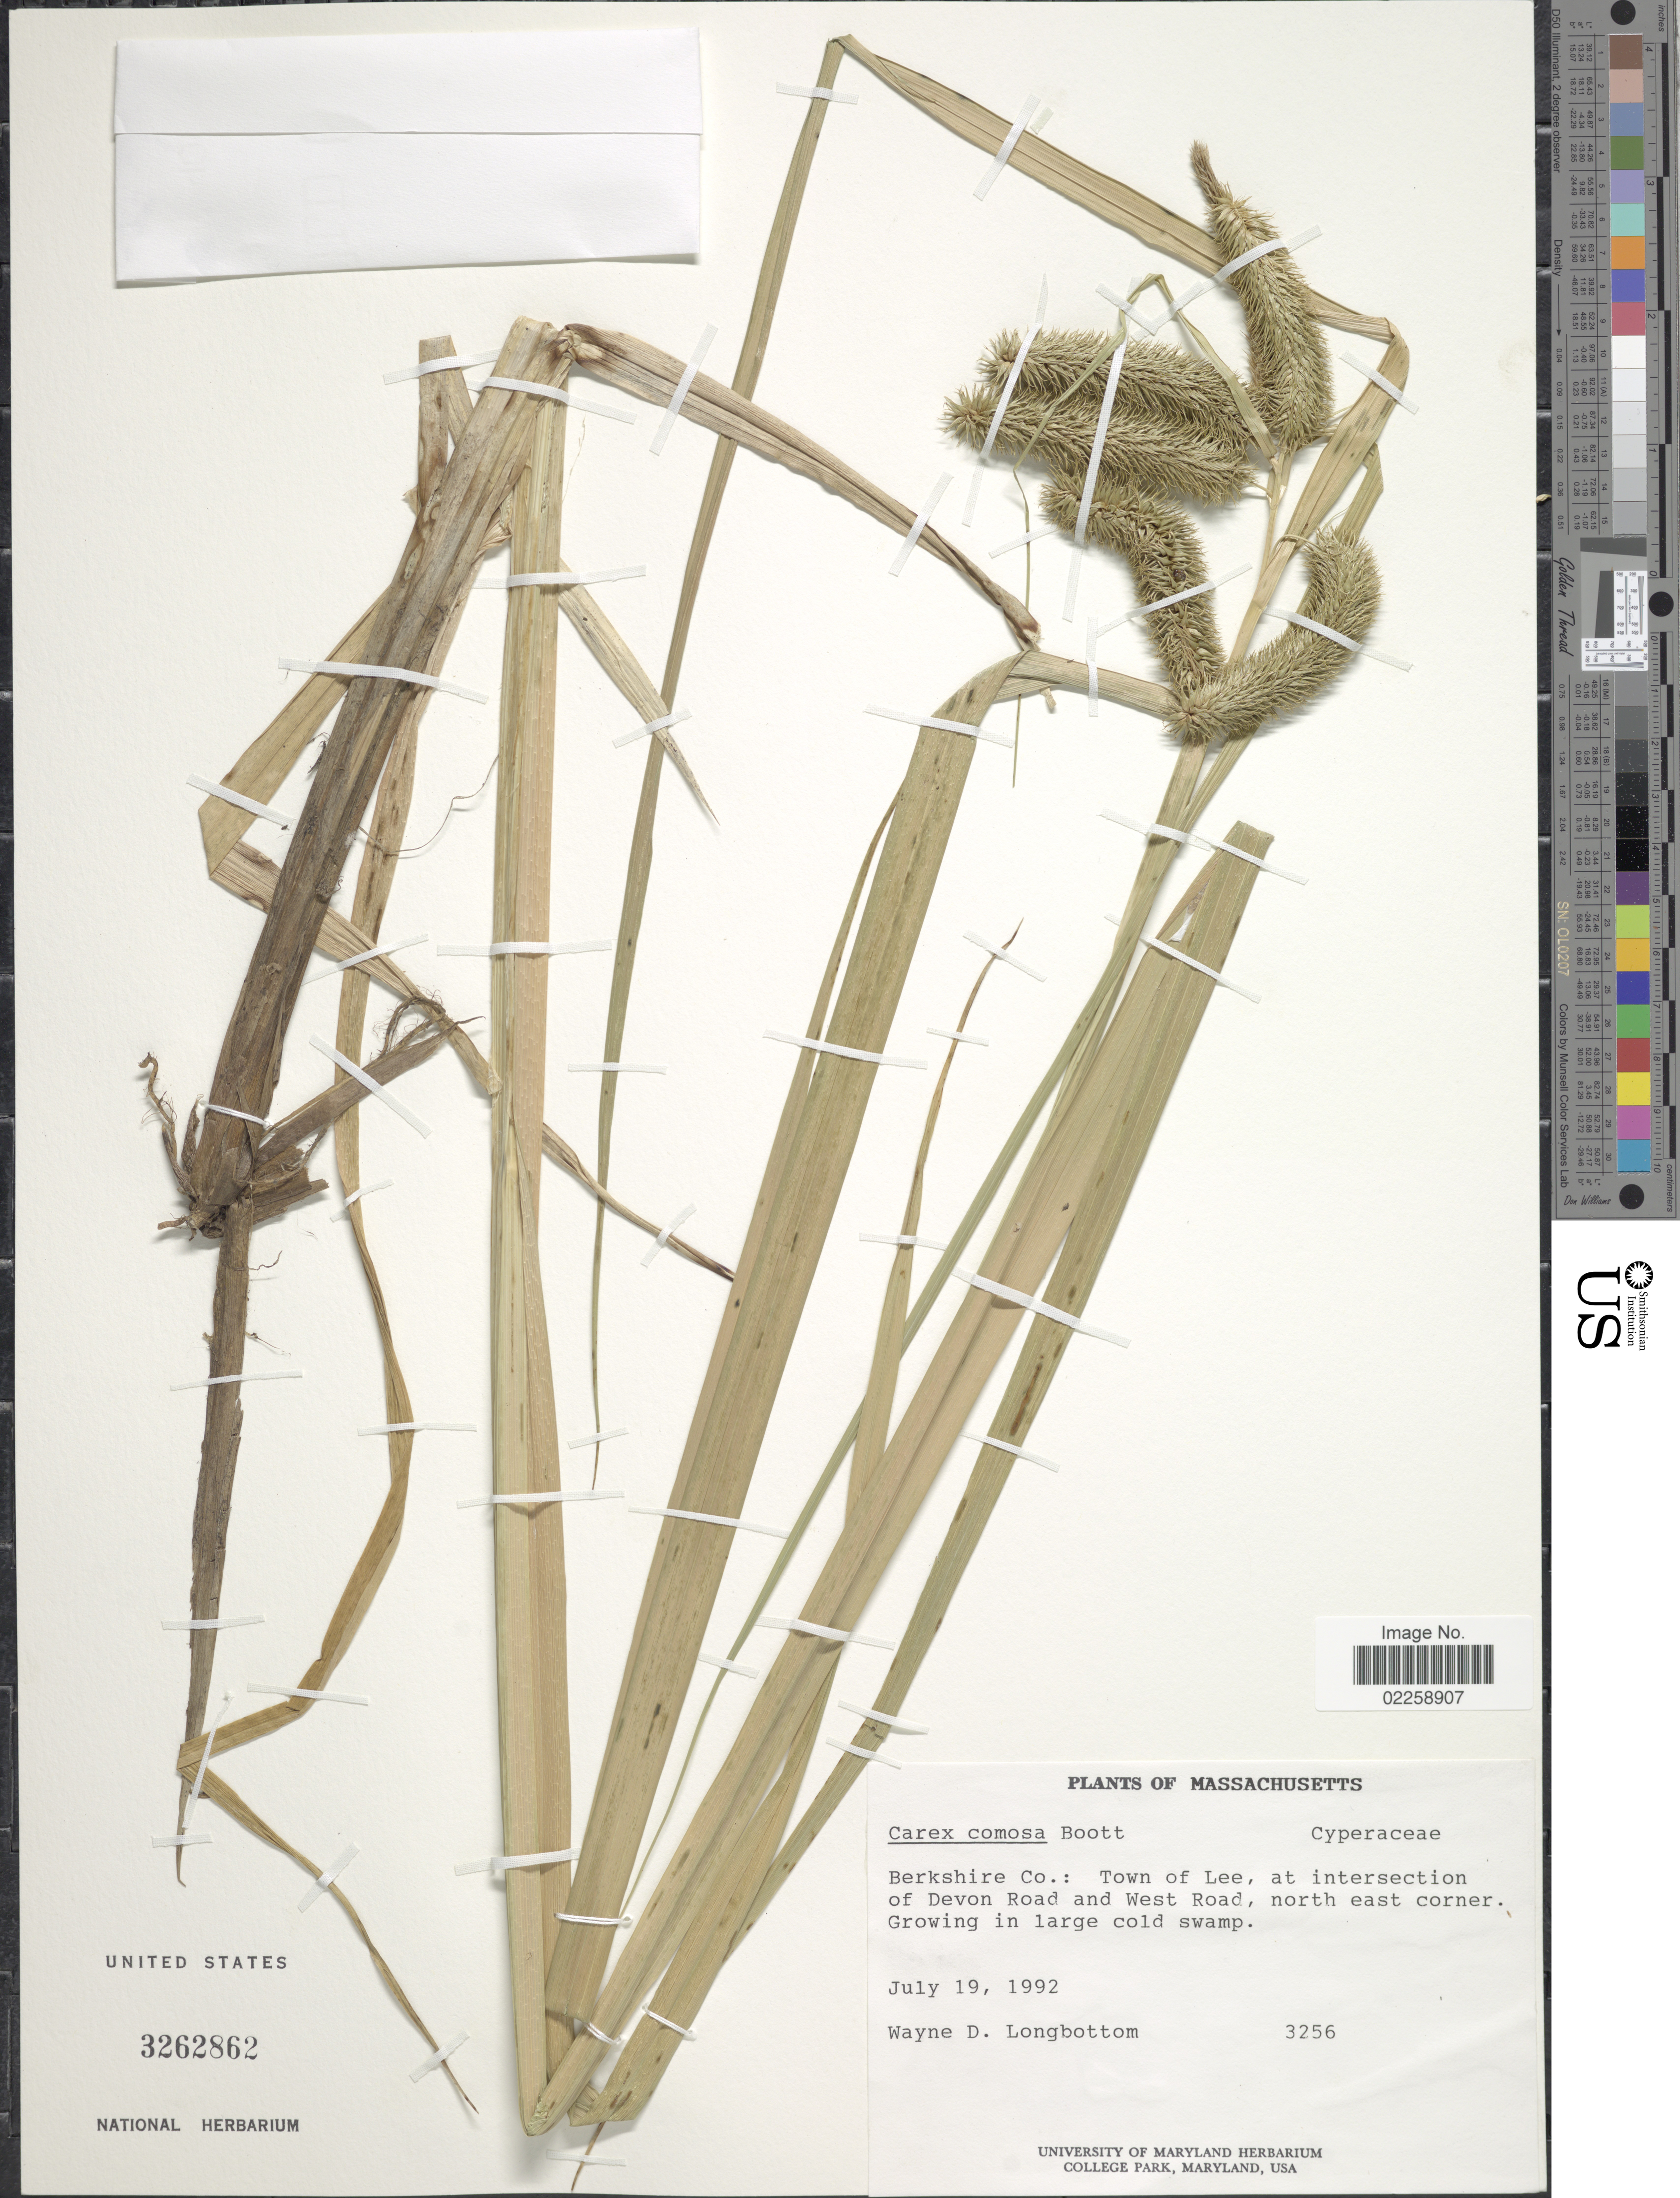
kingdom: Plantae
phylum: Tracheophyta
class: Liliopsida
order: Poales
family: Cyperaceae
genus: Carex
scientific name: Carex comosa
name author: Boott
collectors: W. D. Longbottom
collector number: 3256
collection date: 1992-07-19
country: United States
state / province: Massachusetts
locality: Berkshire Co.: Town of Lee, at intersection of Devon Road and West Road, north east corner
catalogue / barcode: US 3262862